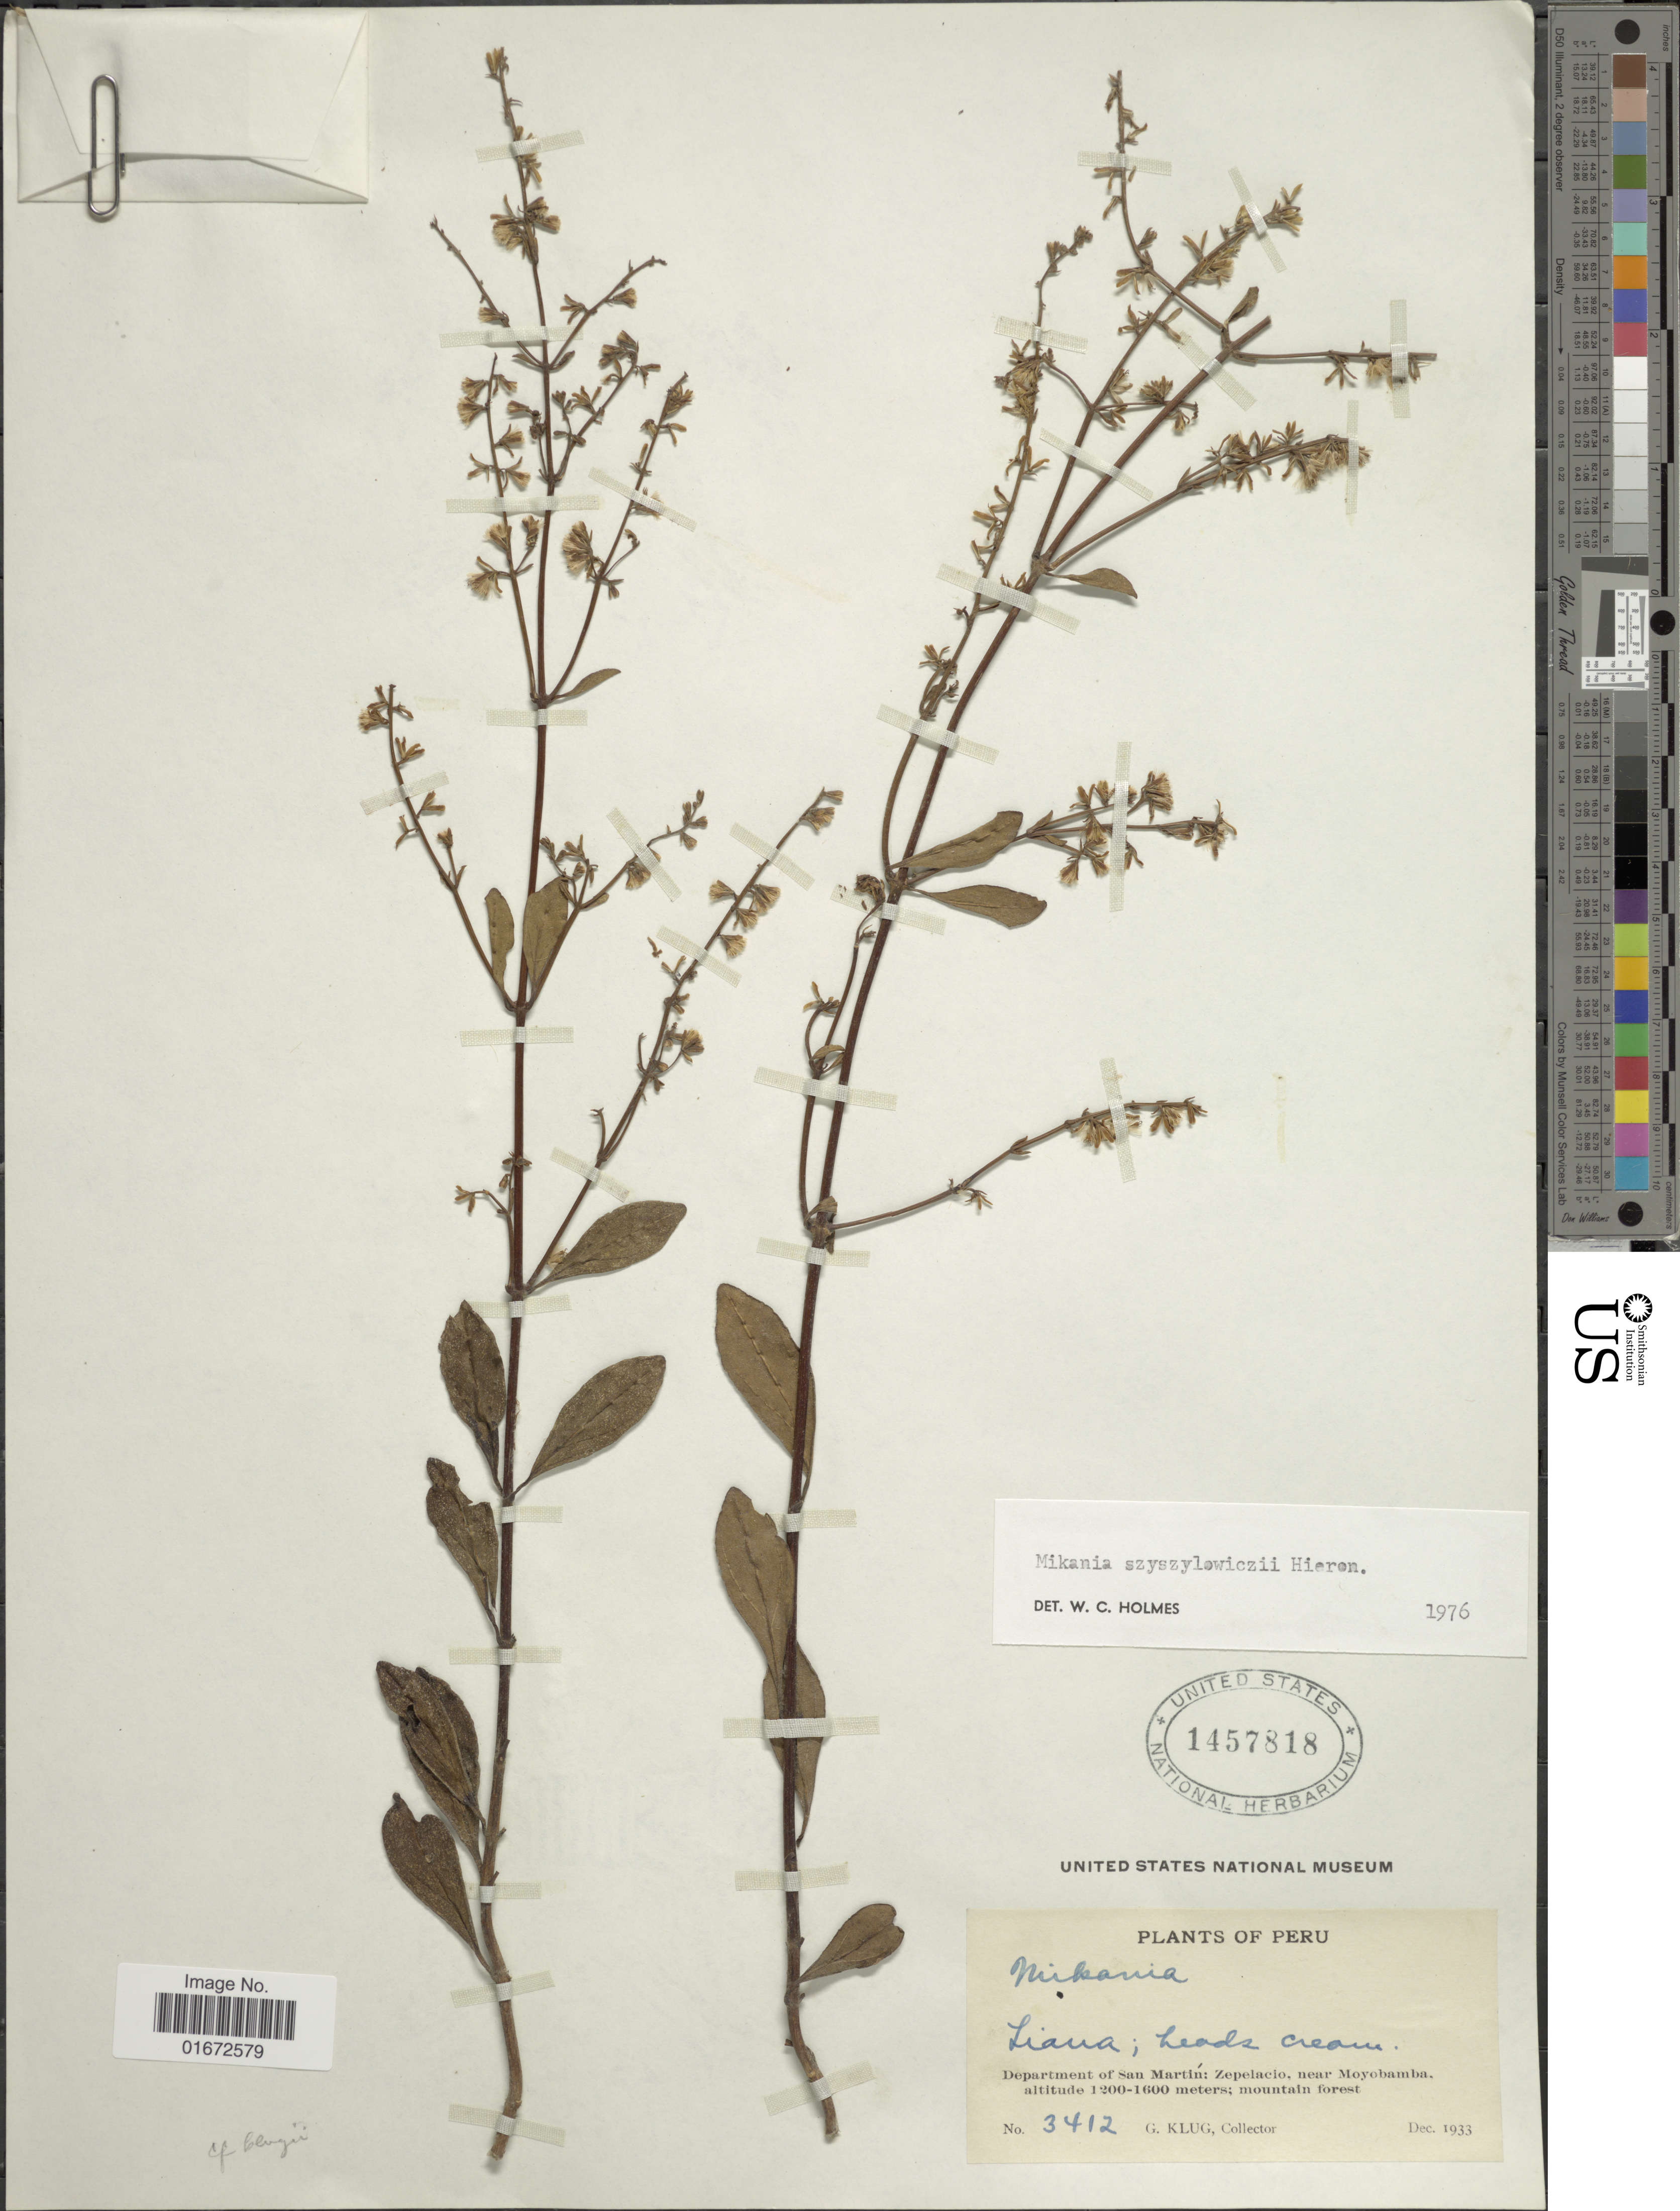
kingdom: Plantae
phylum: Tracheophyta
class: Magnoliopsida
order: Asterales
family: Asteraceae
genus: Mikania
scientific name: Mikania szyszylowiczii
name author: Hieron.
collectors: G. Klug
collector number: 3412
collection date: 1933-12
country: Peru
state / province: San Martín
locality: Department of San Martín: Zepelacio, near Moyobamba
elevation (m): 1200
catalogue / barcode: US 1457818